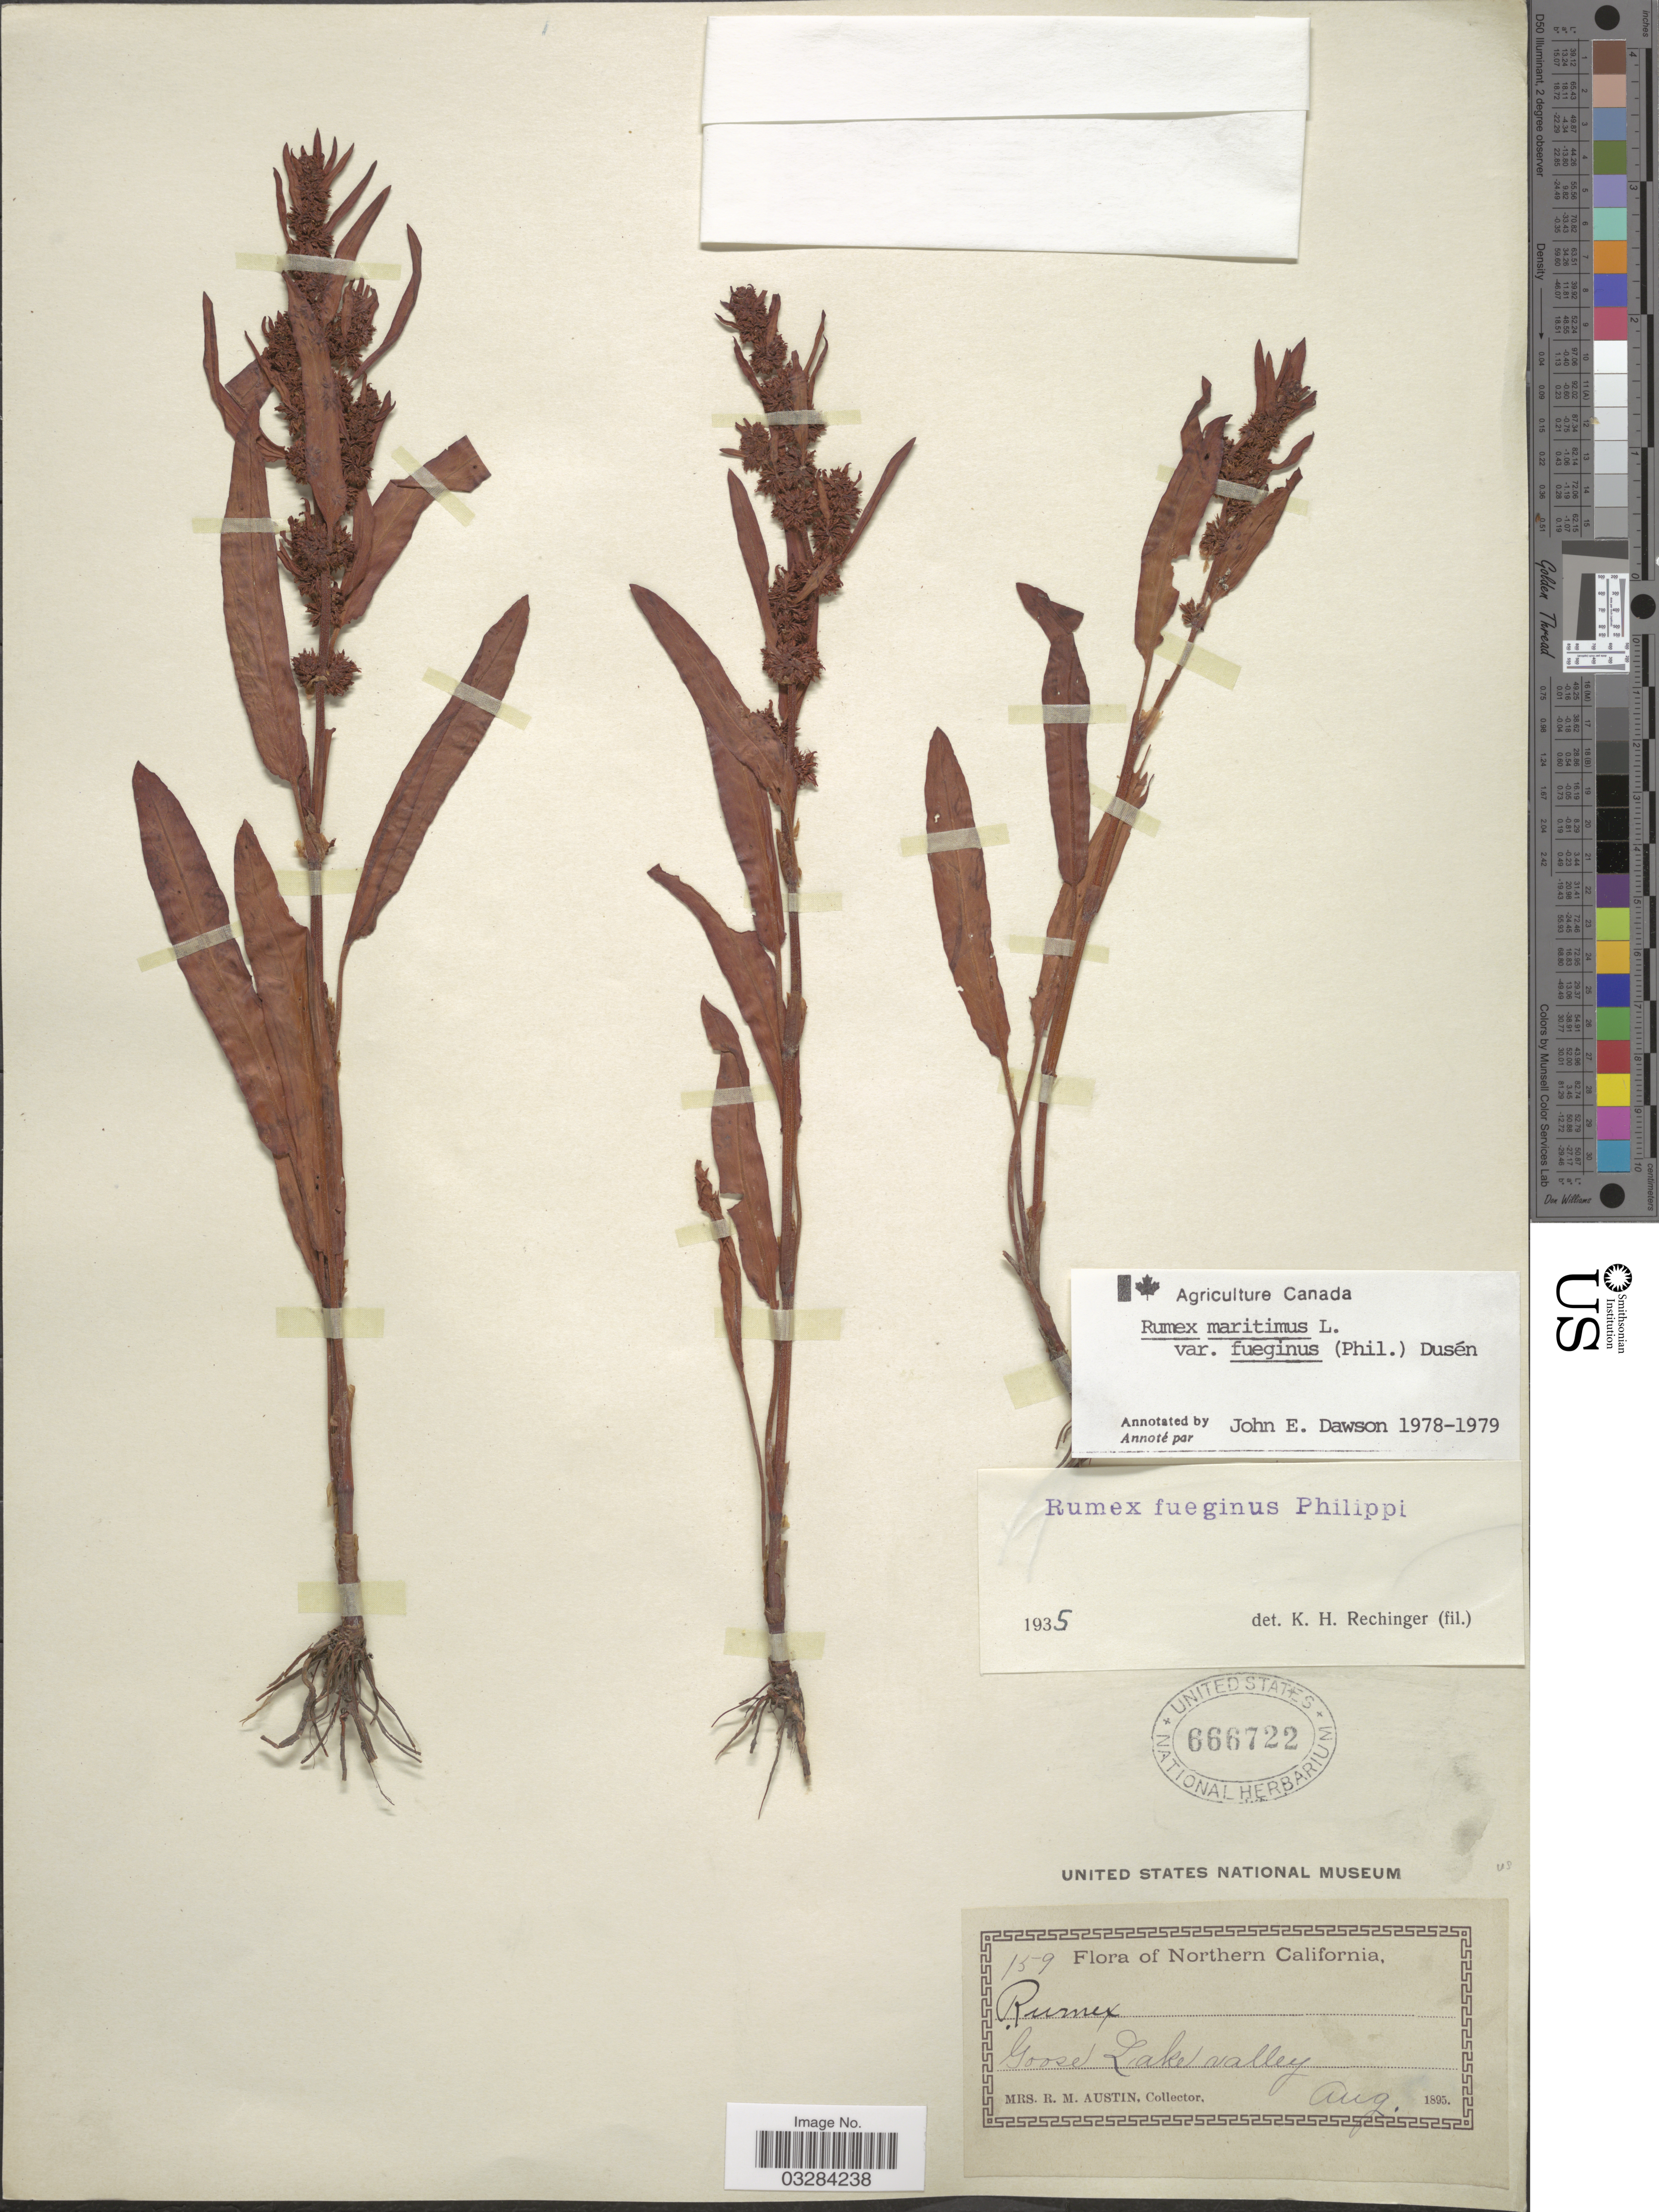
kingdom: Plantae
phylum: Tracheophyta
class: Magnoliopsida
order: Caryophyllales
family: Polygonaceae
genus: Rumex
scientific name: Rumex maritimus var. fueginus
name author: (Phil.) Dusén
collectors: R. Austin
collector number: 159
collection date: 1895-08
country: United States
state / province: California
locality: Northern California. Goose Lake valley.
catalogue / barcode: US 666722